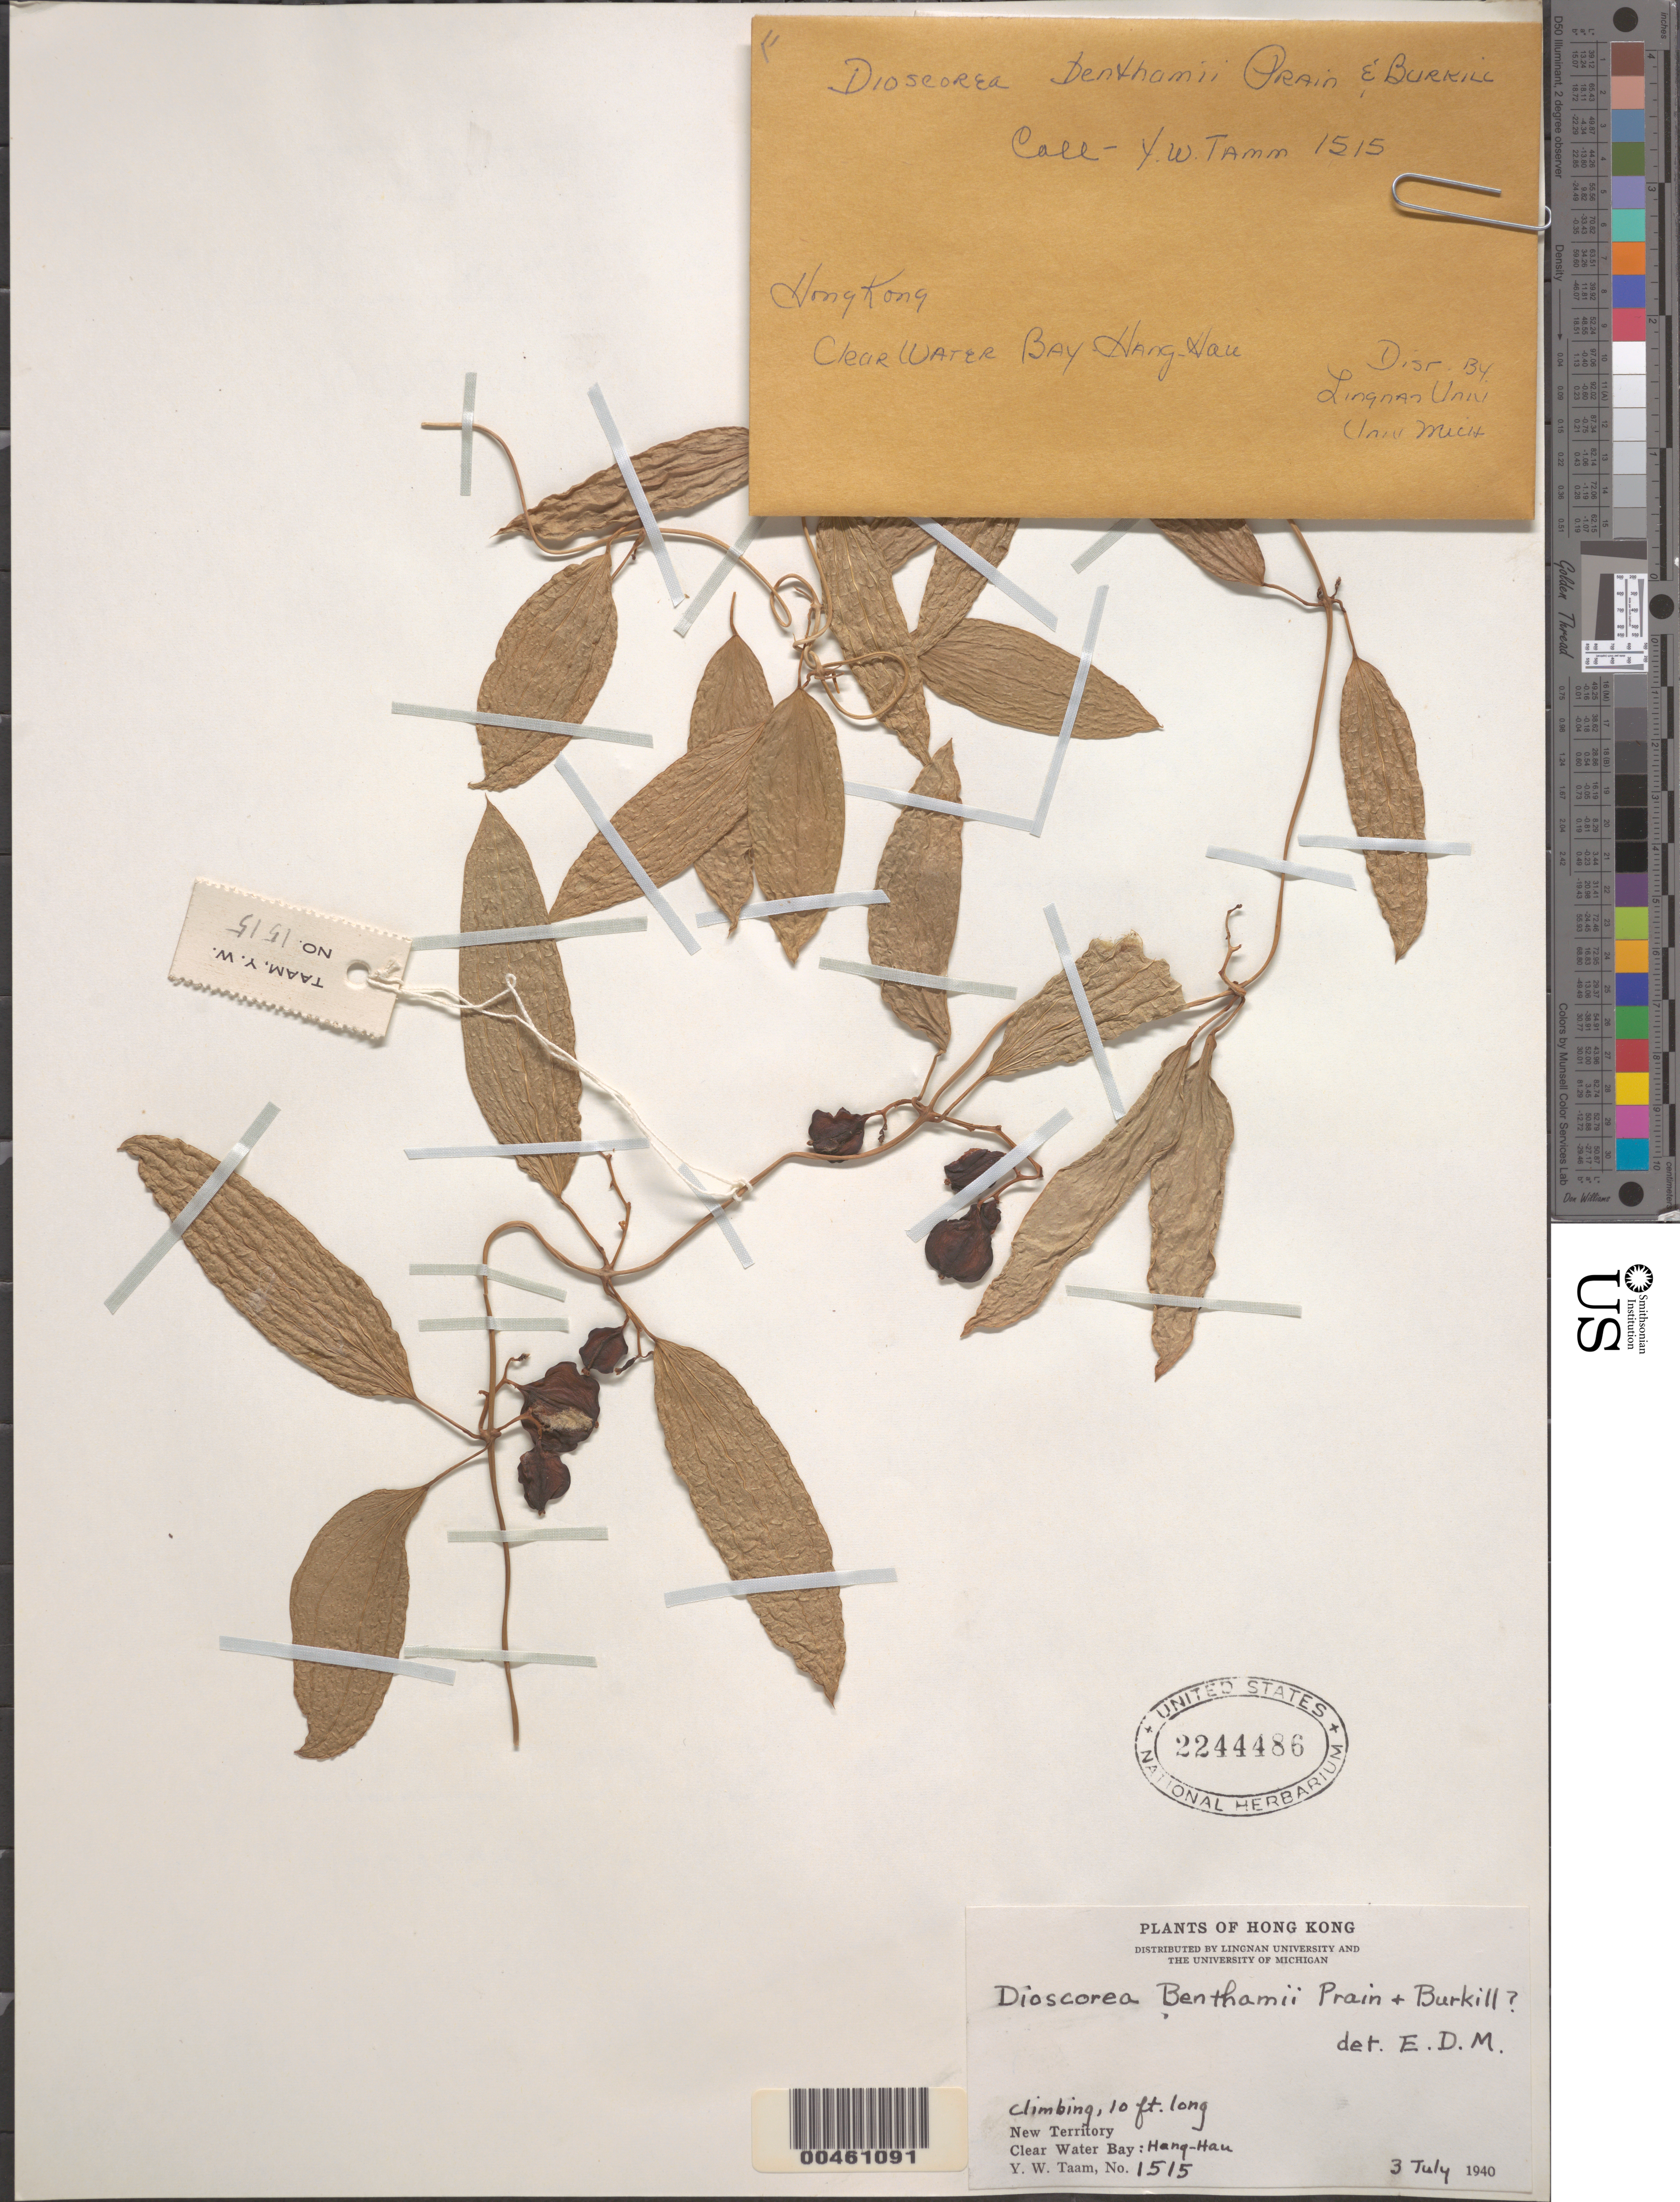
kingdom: Plantae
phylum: Tracheophyta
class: Liliopsida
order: Dioscoreales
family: Dioscoreaceae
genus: Dioscorea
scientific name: Dioscorea benthamii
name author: Prain & Burkill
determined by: Merrill, Elmer D.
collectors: Y. W. Taam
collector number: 1515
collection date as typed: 03 Jul 1940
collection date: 1940-07-03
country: China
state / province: Hong Kong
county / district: New Territories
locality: Clear Water Bay: Hang-Hau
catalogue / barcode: US 2244486